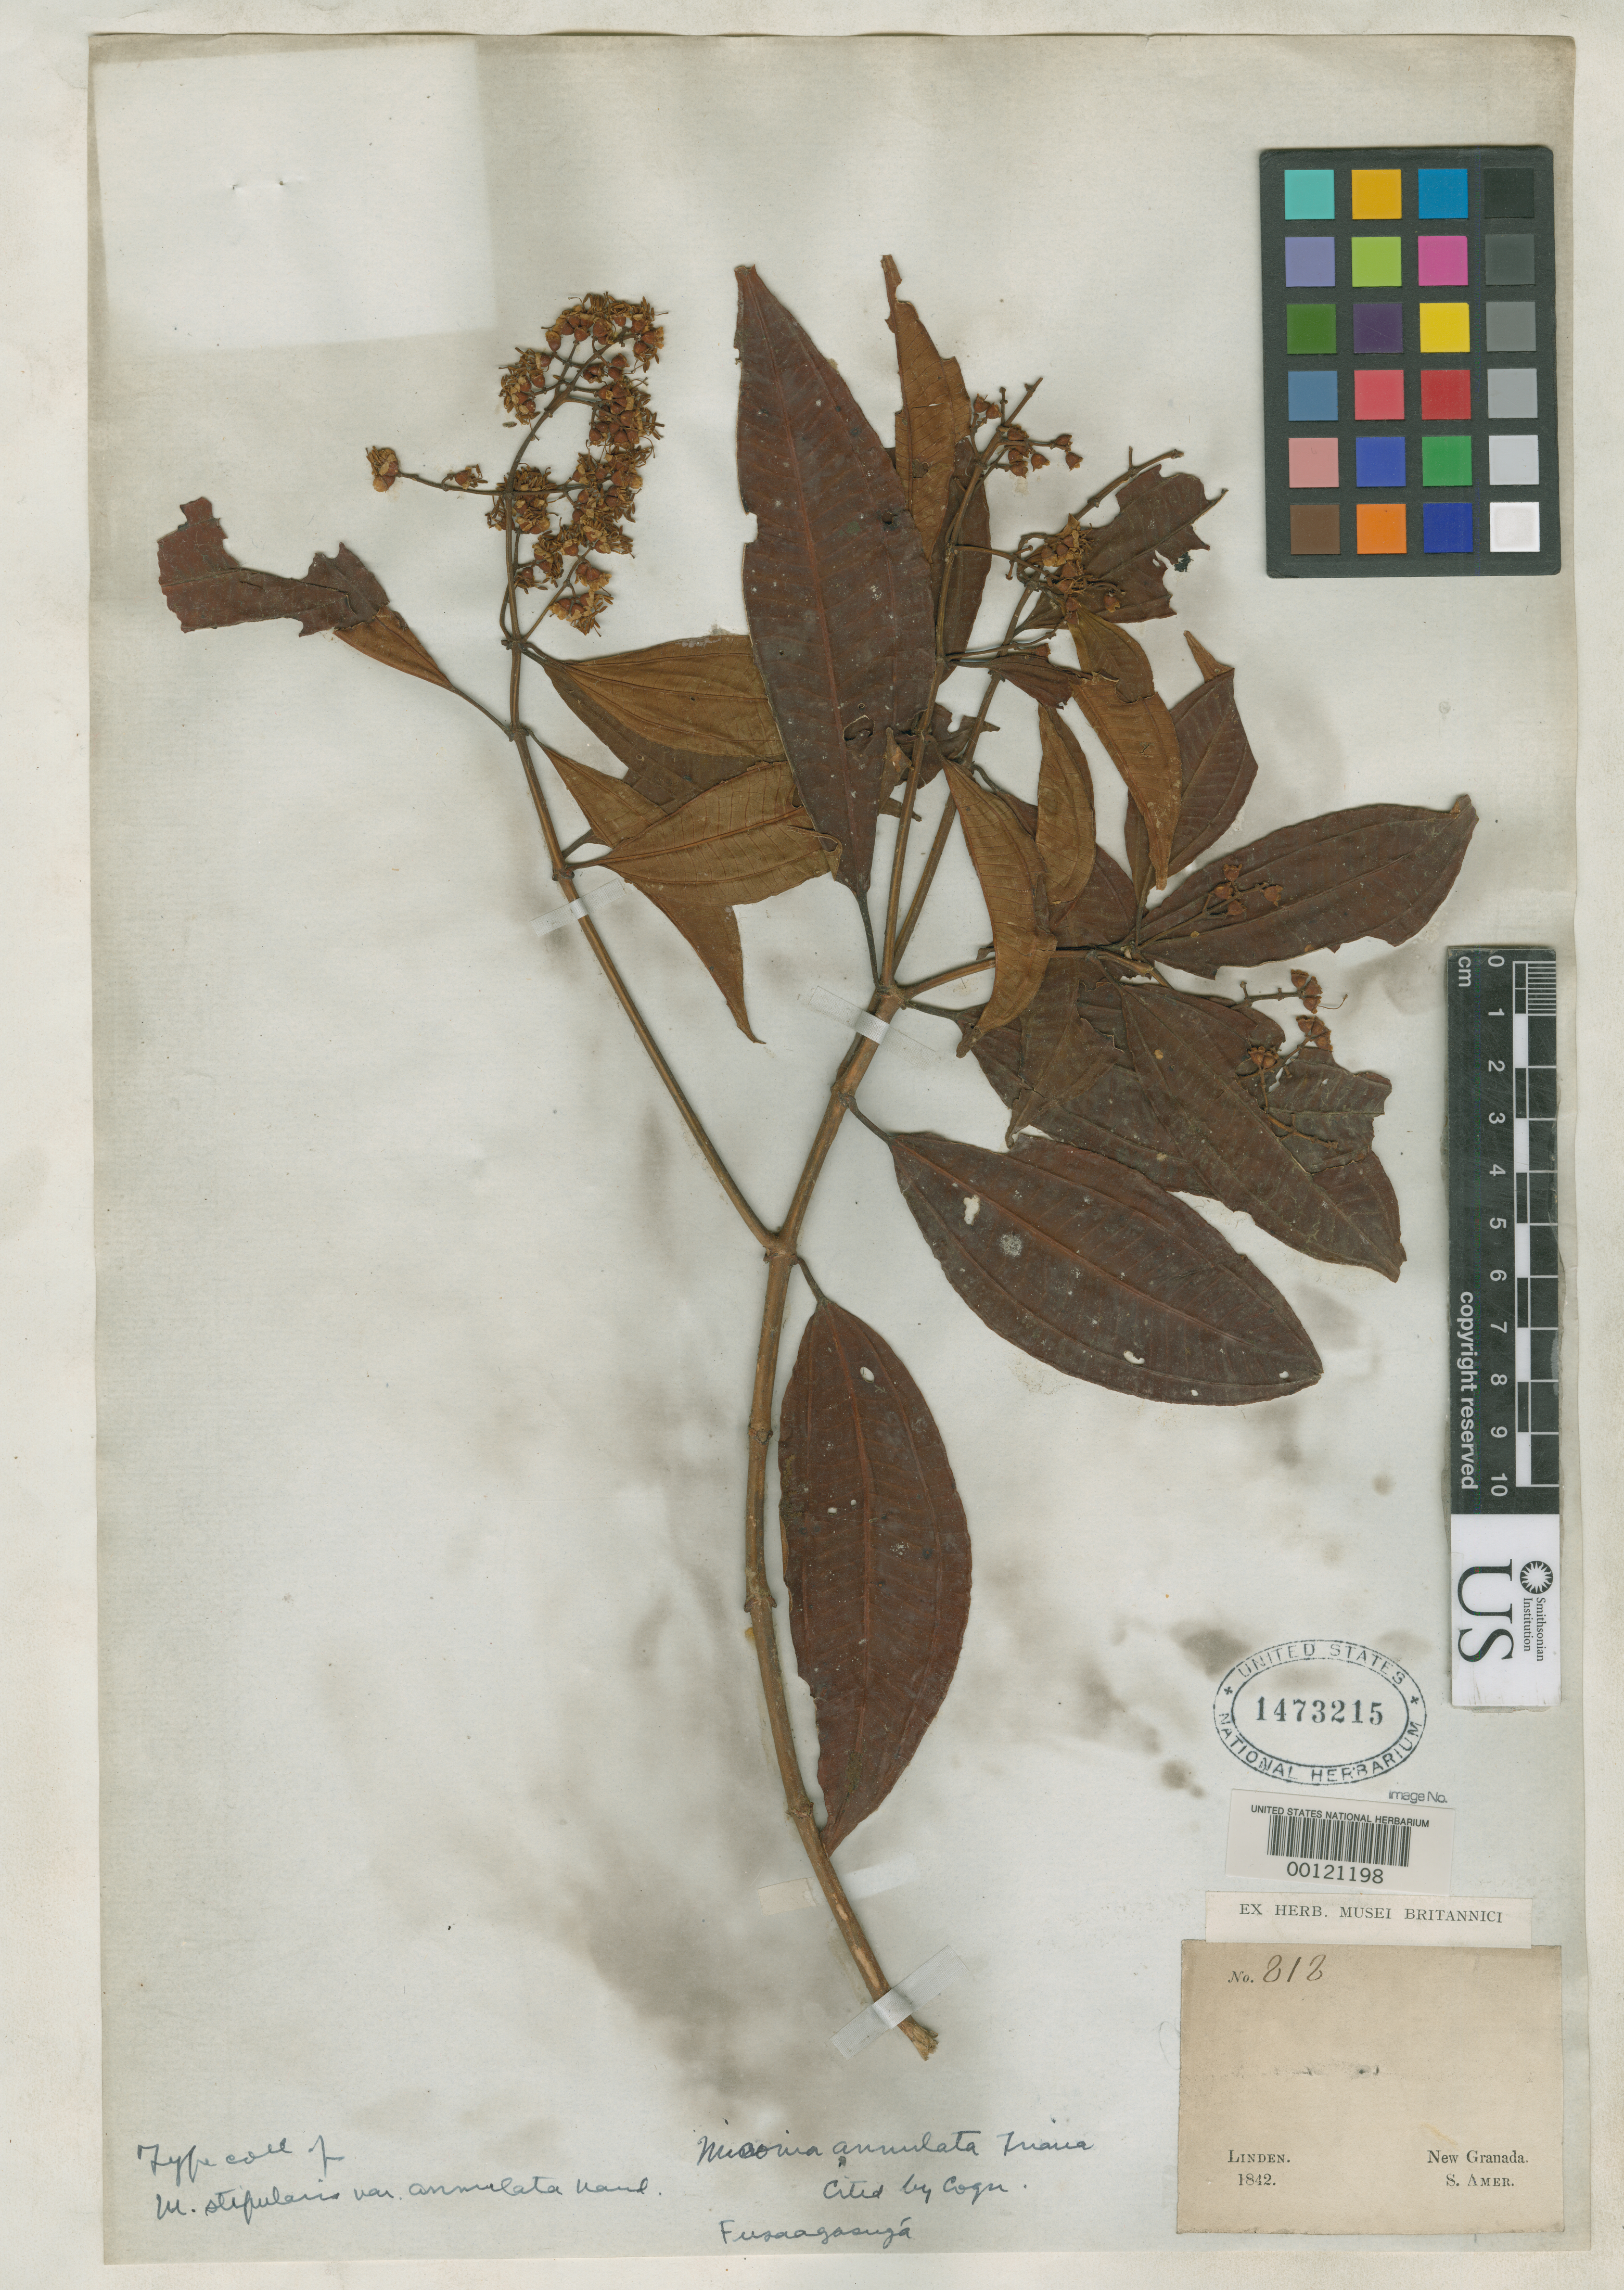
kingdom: Plantae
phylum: Tracheophyta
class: Magnoliopsida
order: Myrtales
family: Melastomataceae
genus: Miconia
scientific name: Miconia stipularis var. annulata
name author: Naudin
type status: Type Collection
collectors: J. Linden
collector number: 818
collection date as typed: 1842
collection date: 1842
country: Colombia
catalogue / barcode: US 1473215